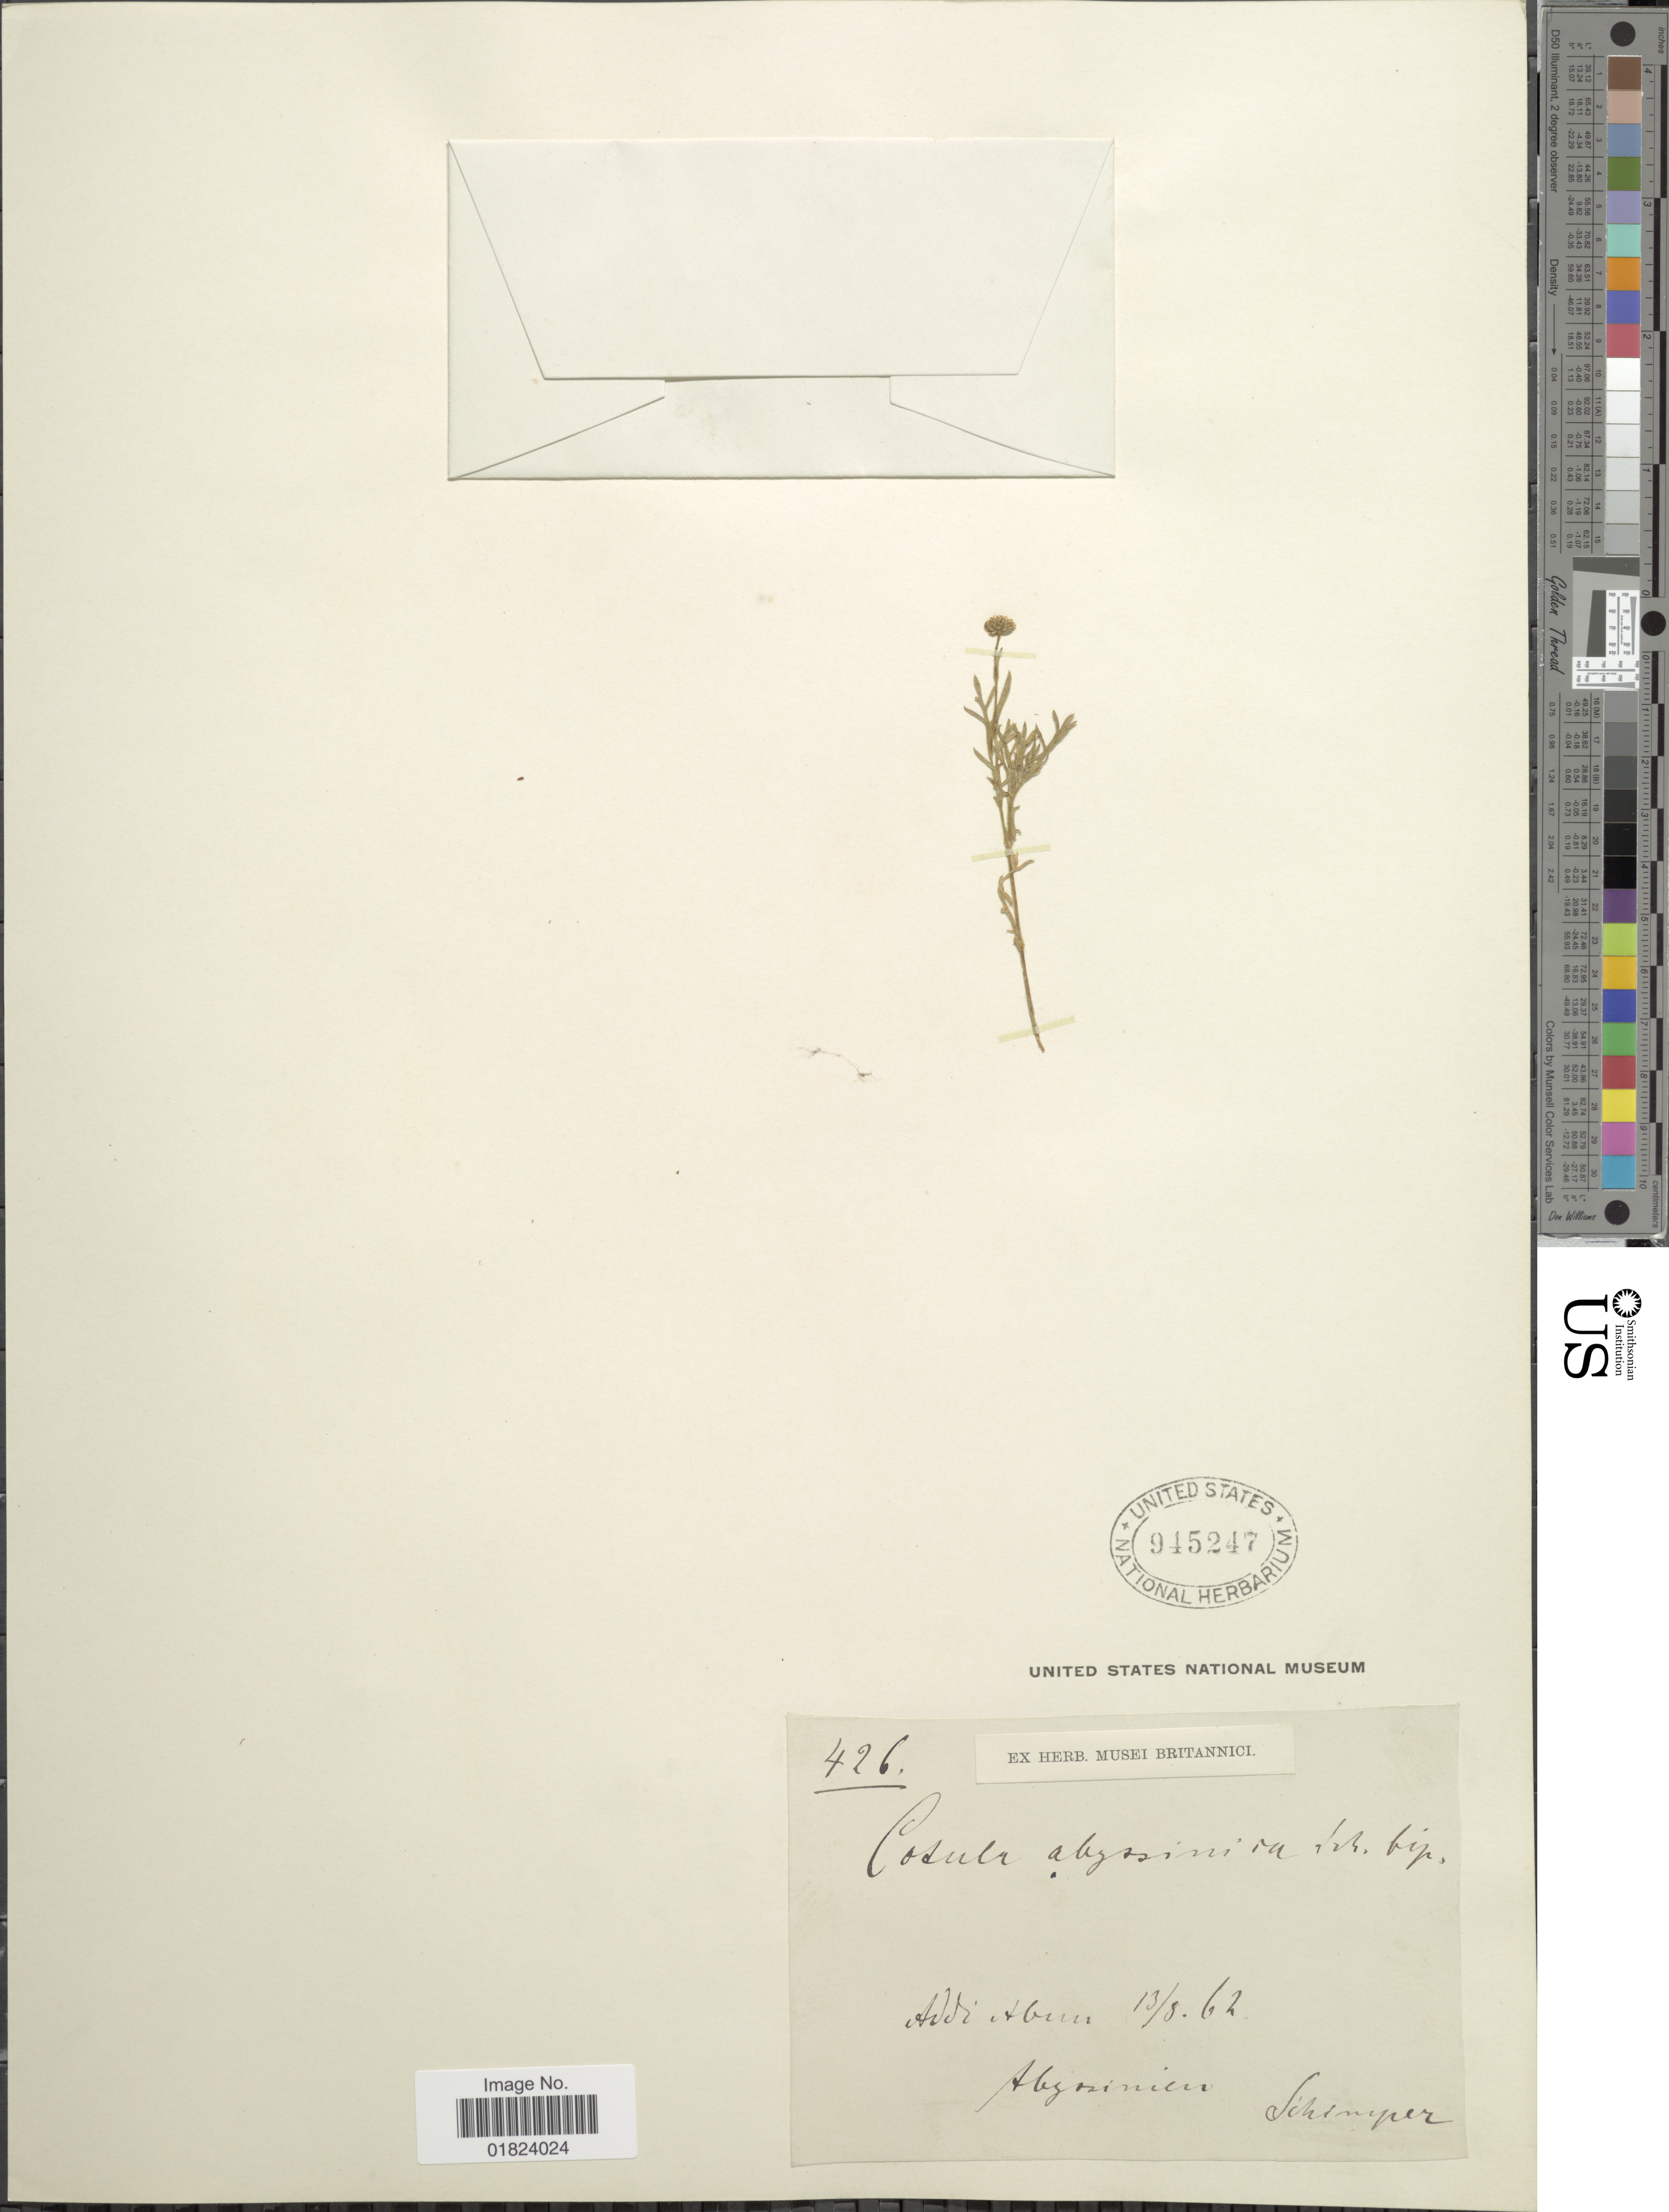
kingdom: Plantae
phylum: Tracheophyta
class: Magnoliopsida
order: Asterales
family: Asteraceae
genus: Cotula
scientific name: Cotula abyssinica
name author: Sch. Bip. ex A. Rich.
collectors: -. Schimper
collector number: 426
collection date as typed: Transcribed d/m/y: 13/8/62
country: Ethiopia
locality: Abyssinia, Additbum [interpreted].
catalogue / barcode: US 945247